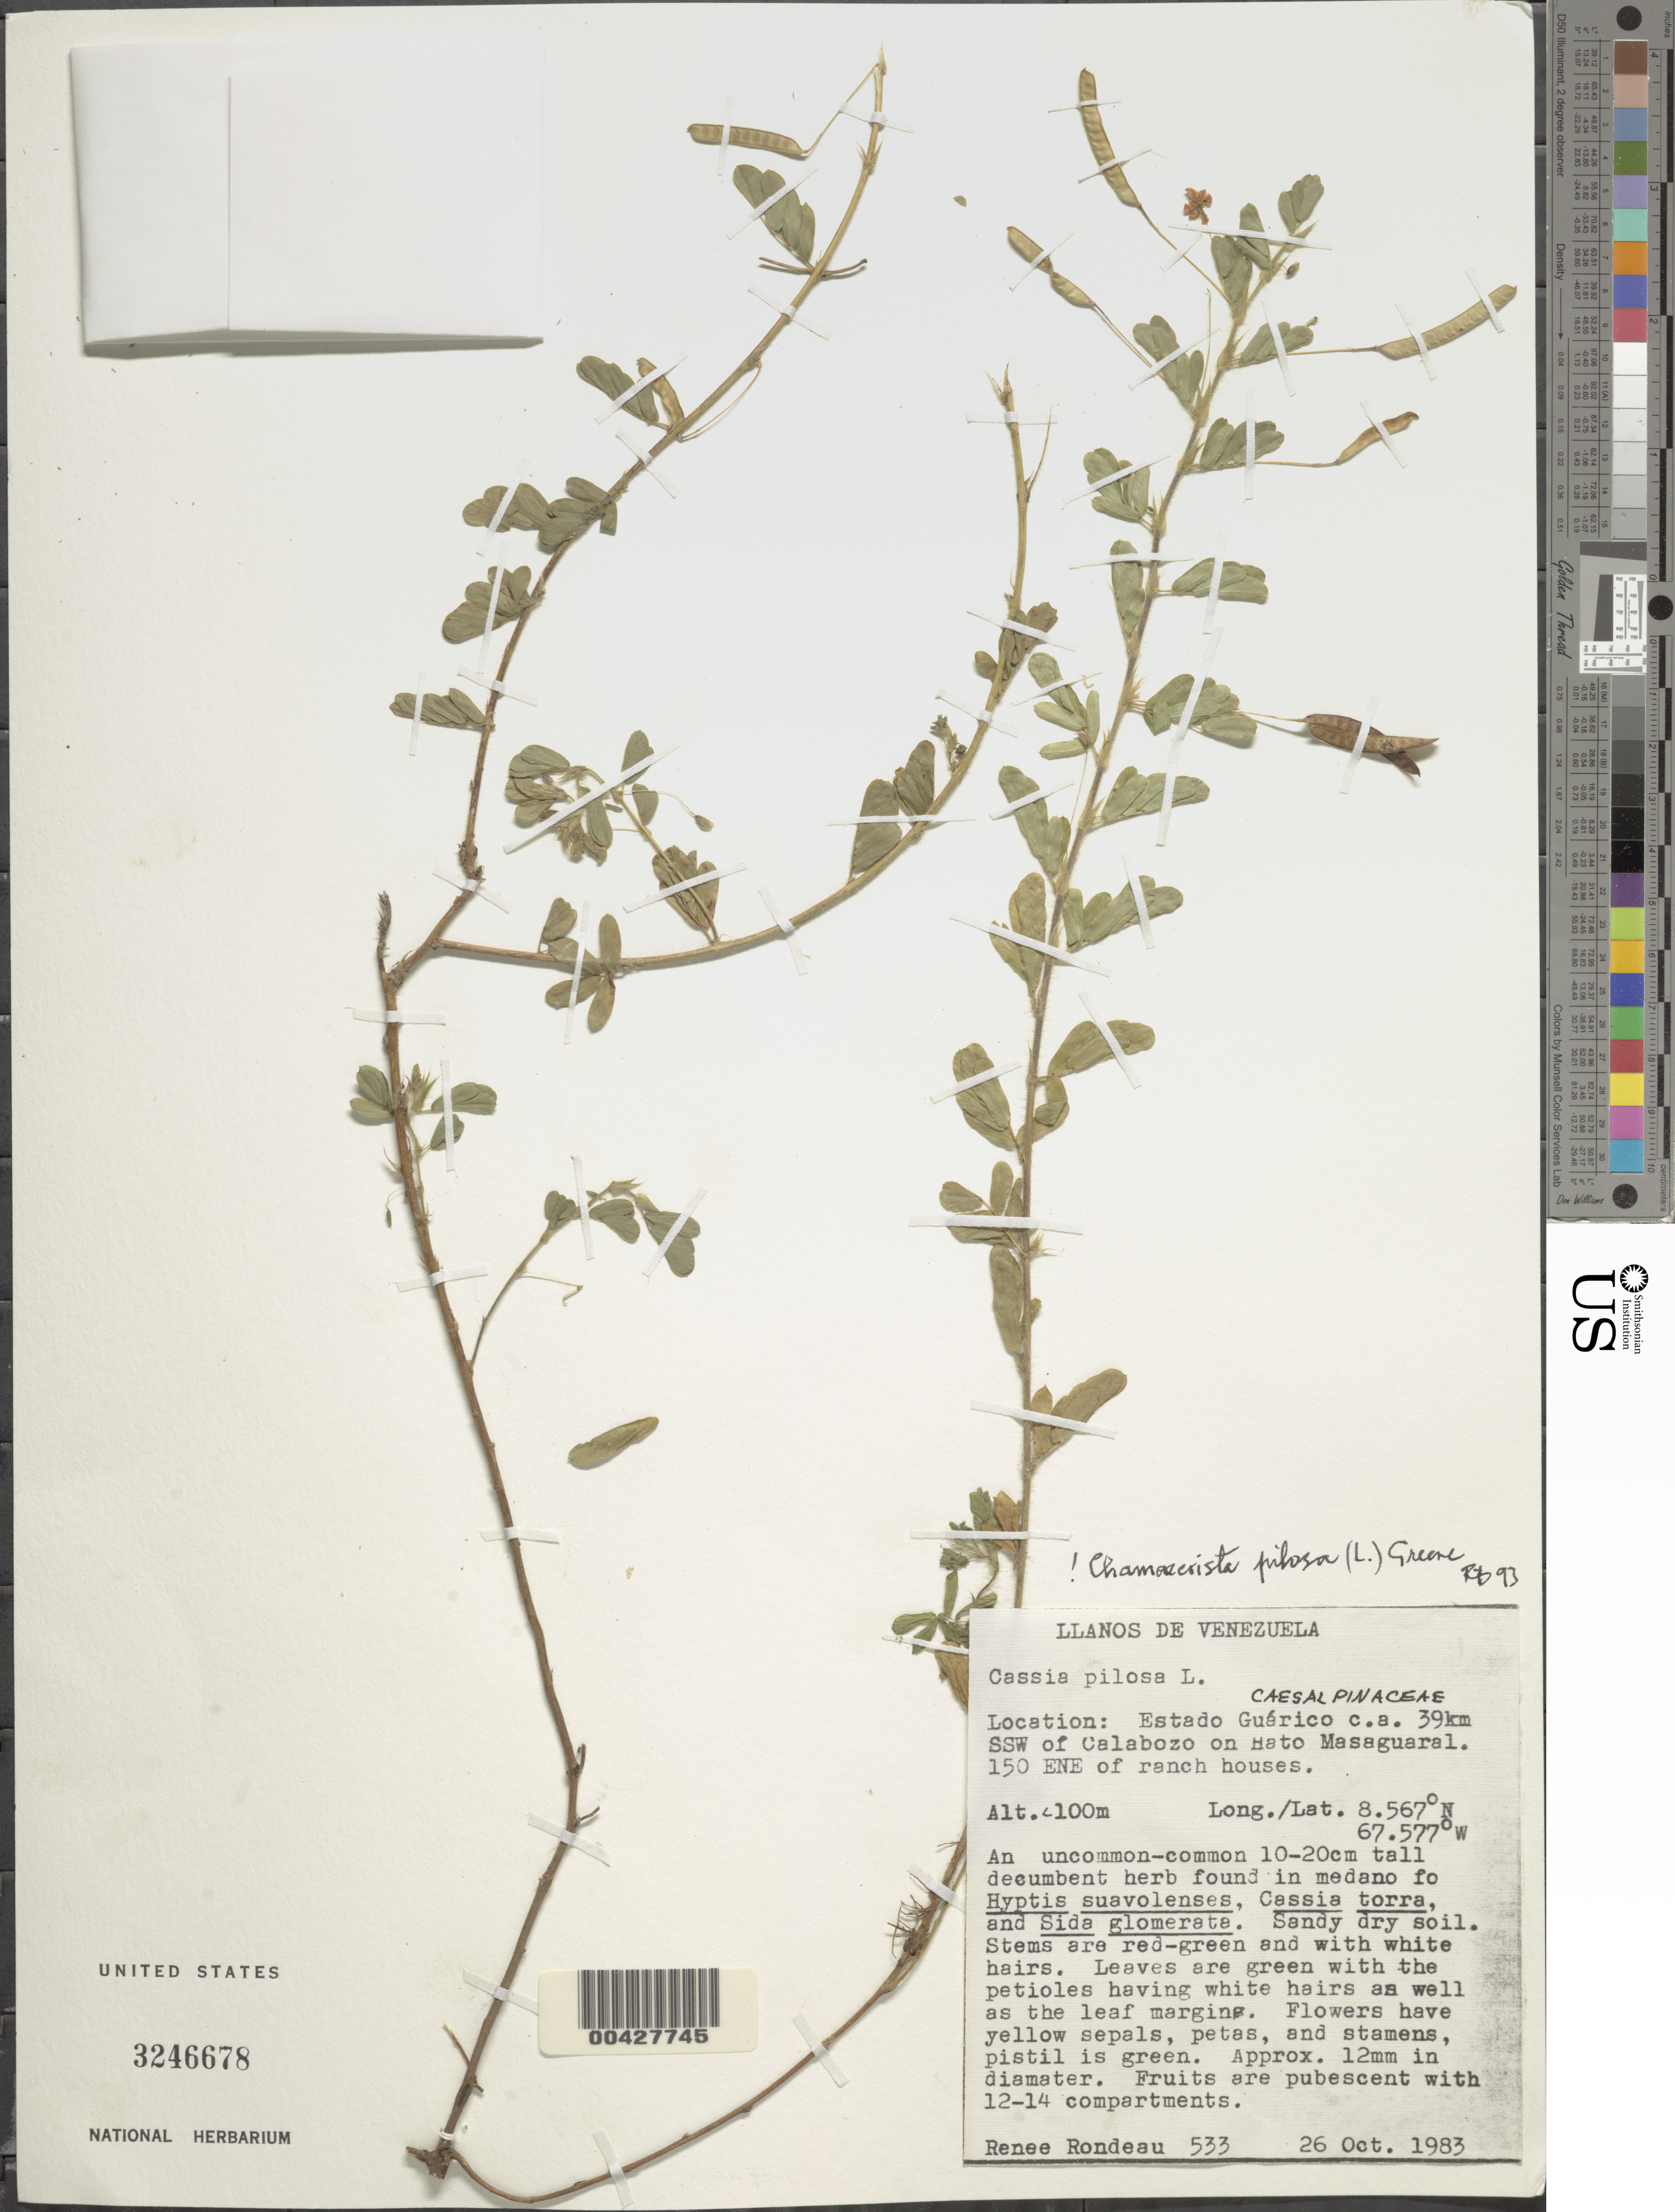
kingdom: Plantae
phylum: Tracheophyta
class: Magnoliopsida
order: Fabales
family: Fabaceae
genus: Chamaecrista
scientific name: Chamaecrista pilosa var. pilosa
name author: (L.) Greene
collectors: R. Rondeau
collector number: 533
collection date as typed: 26 Oct 1983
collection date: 1983-10-26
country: Venezuela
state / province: Guárico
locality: SSW of Calabozo on Hato Masaguaral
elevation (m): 100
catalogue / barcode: US 3246678